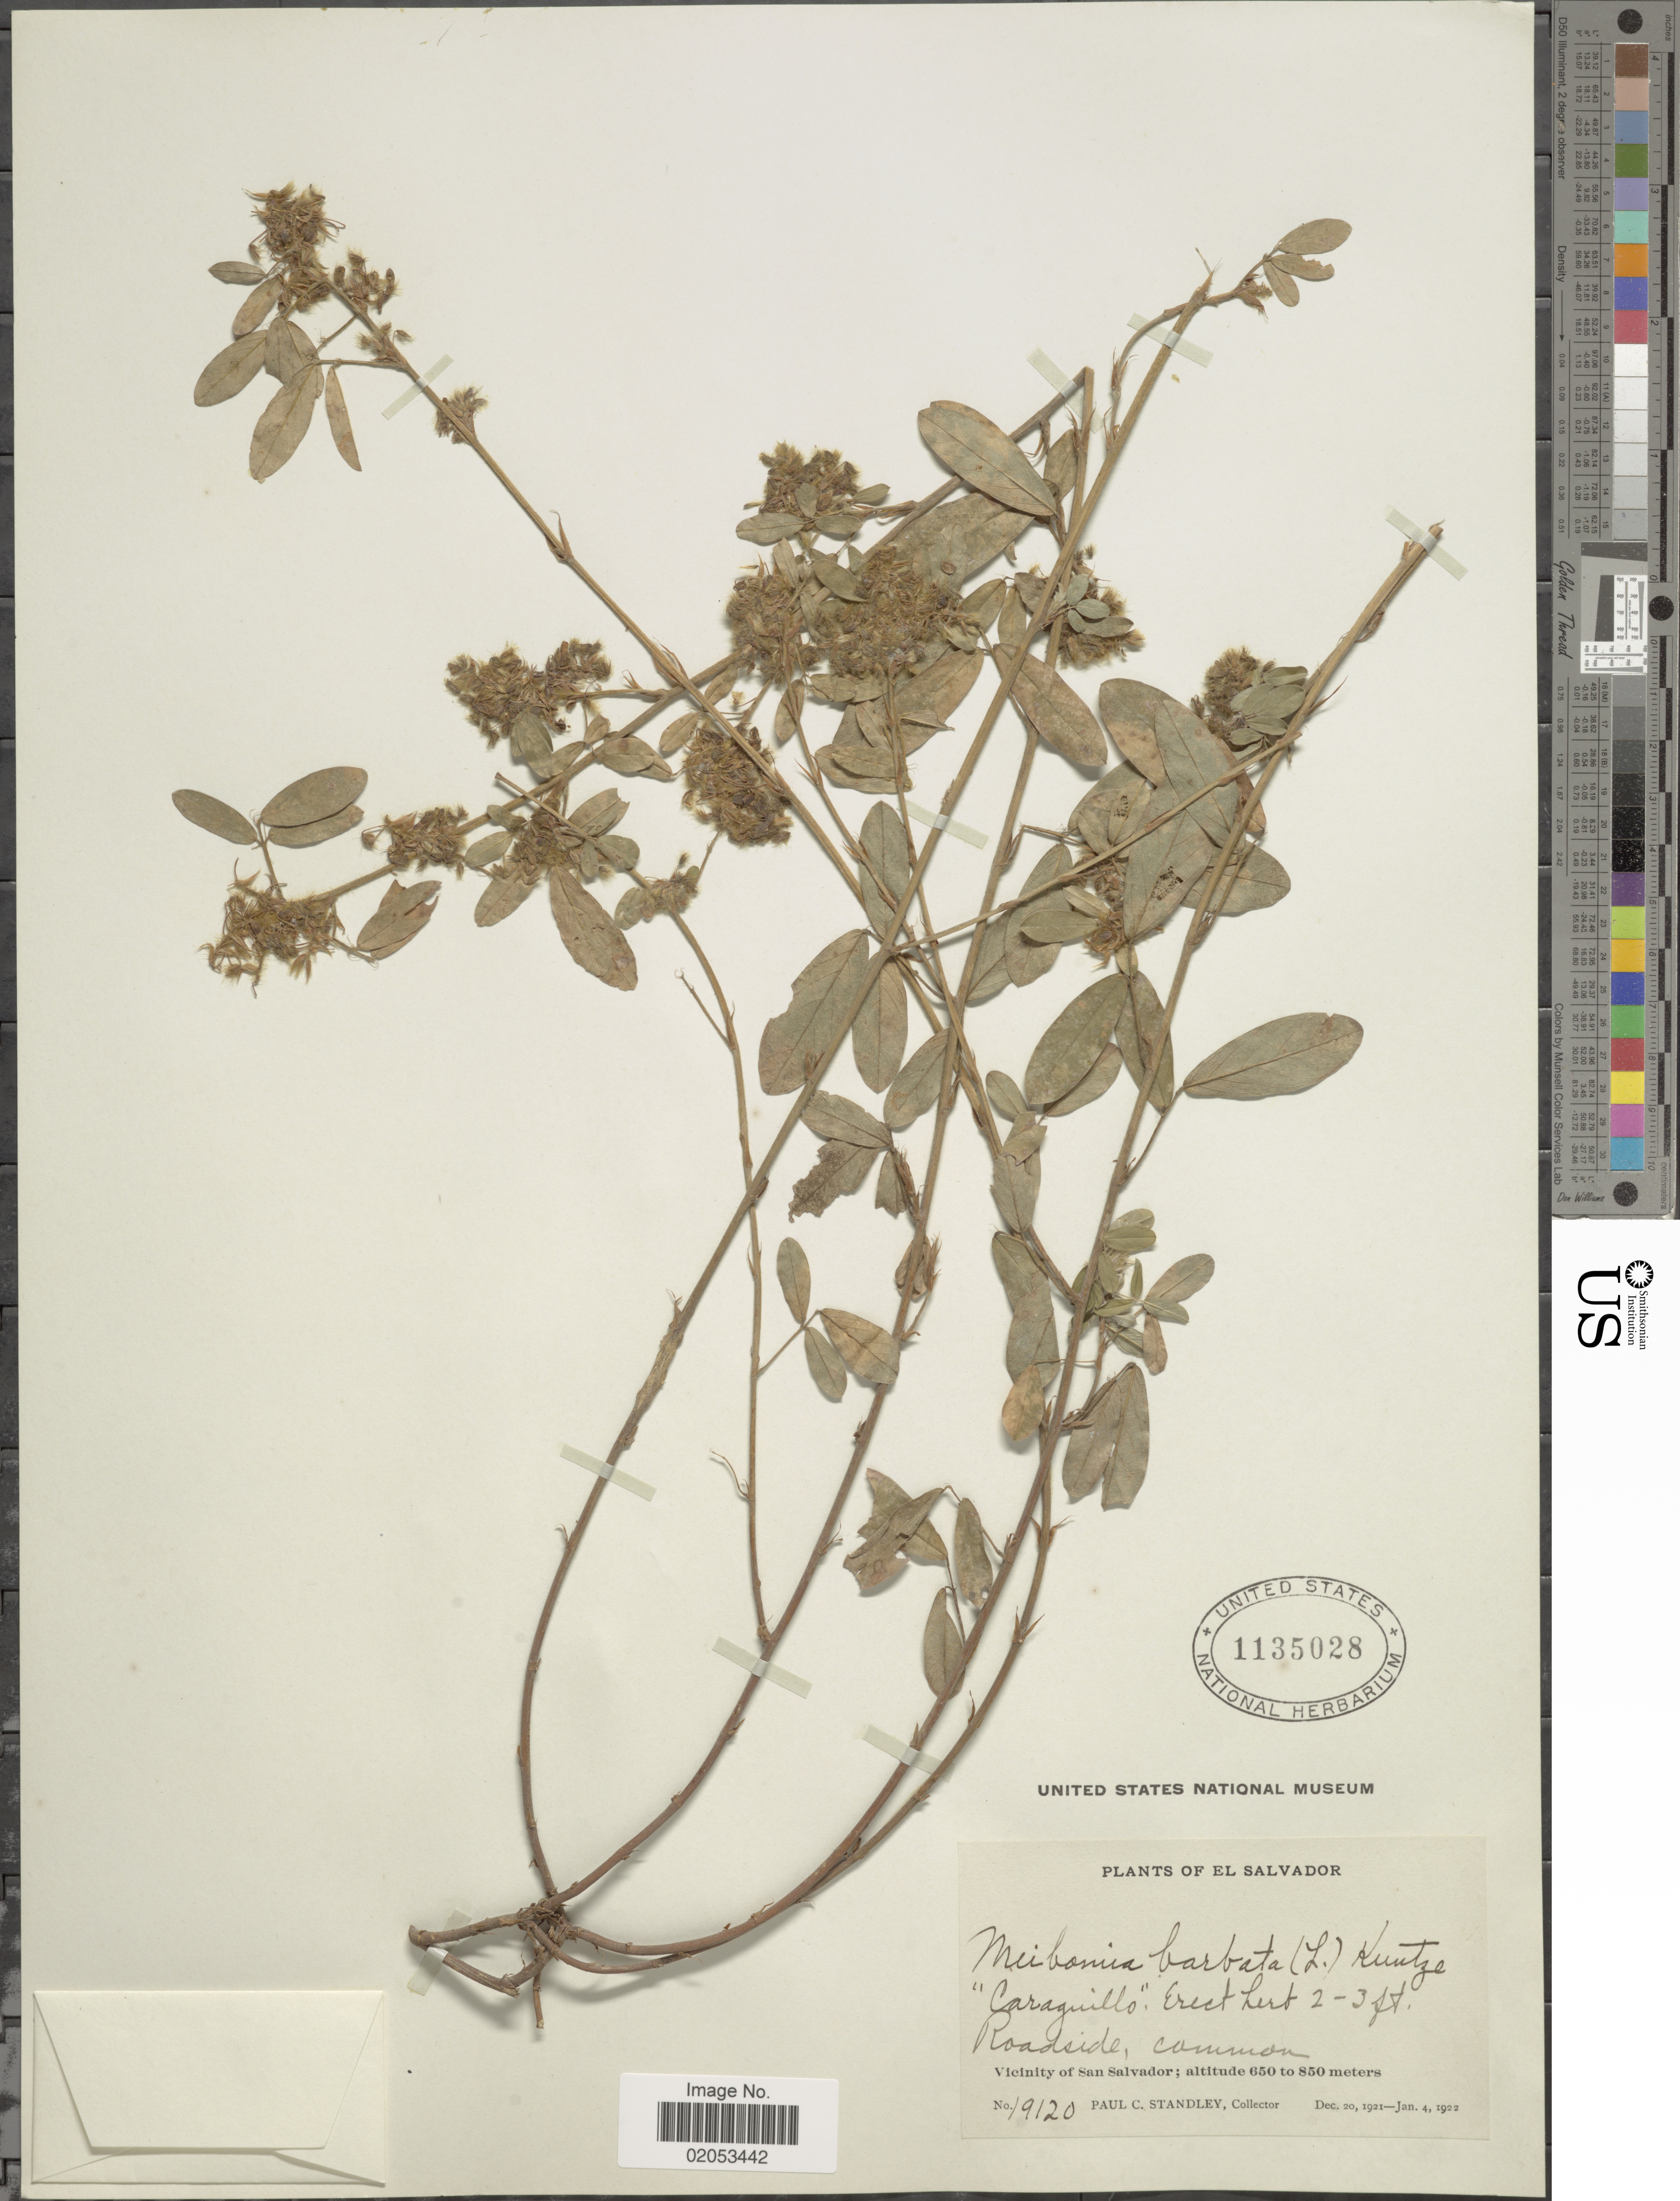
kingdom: Plantae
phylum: Tracheophyta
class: Magnoliopsida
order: Fabales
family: Fabaceae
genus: Grona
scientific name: Grona barbata var. barbata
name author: (L.) H. Ohashi & K. Ohashi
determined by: Strong, Mark T., (BOT), Smithsonian Institution - National Museum of Natural History (UNITED STATES)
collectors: P. C. Standley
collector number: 19120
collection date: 1921-12-20/1922-01-04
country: El Salvador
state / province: San Salvador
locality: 'Caraguillo', Roadside, common, Vicinity of San Salvador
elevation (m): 650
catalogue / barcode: US 1135028